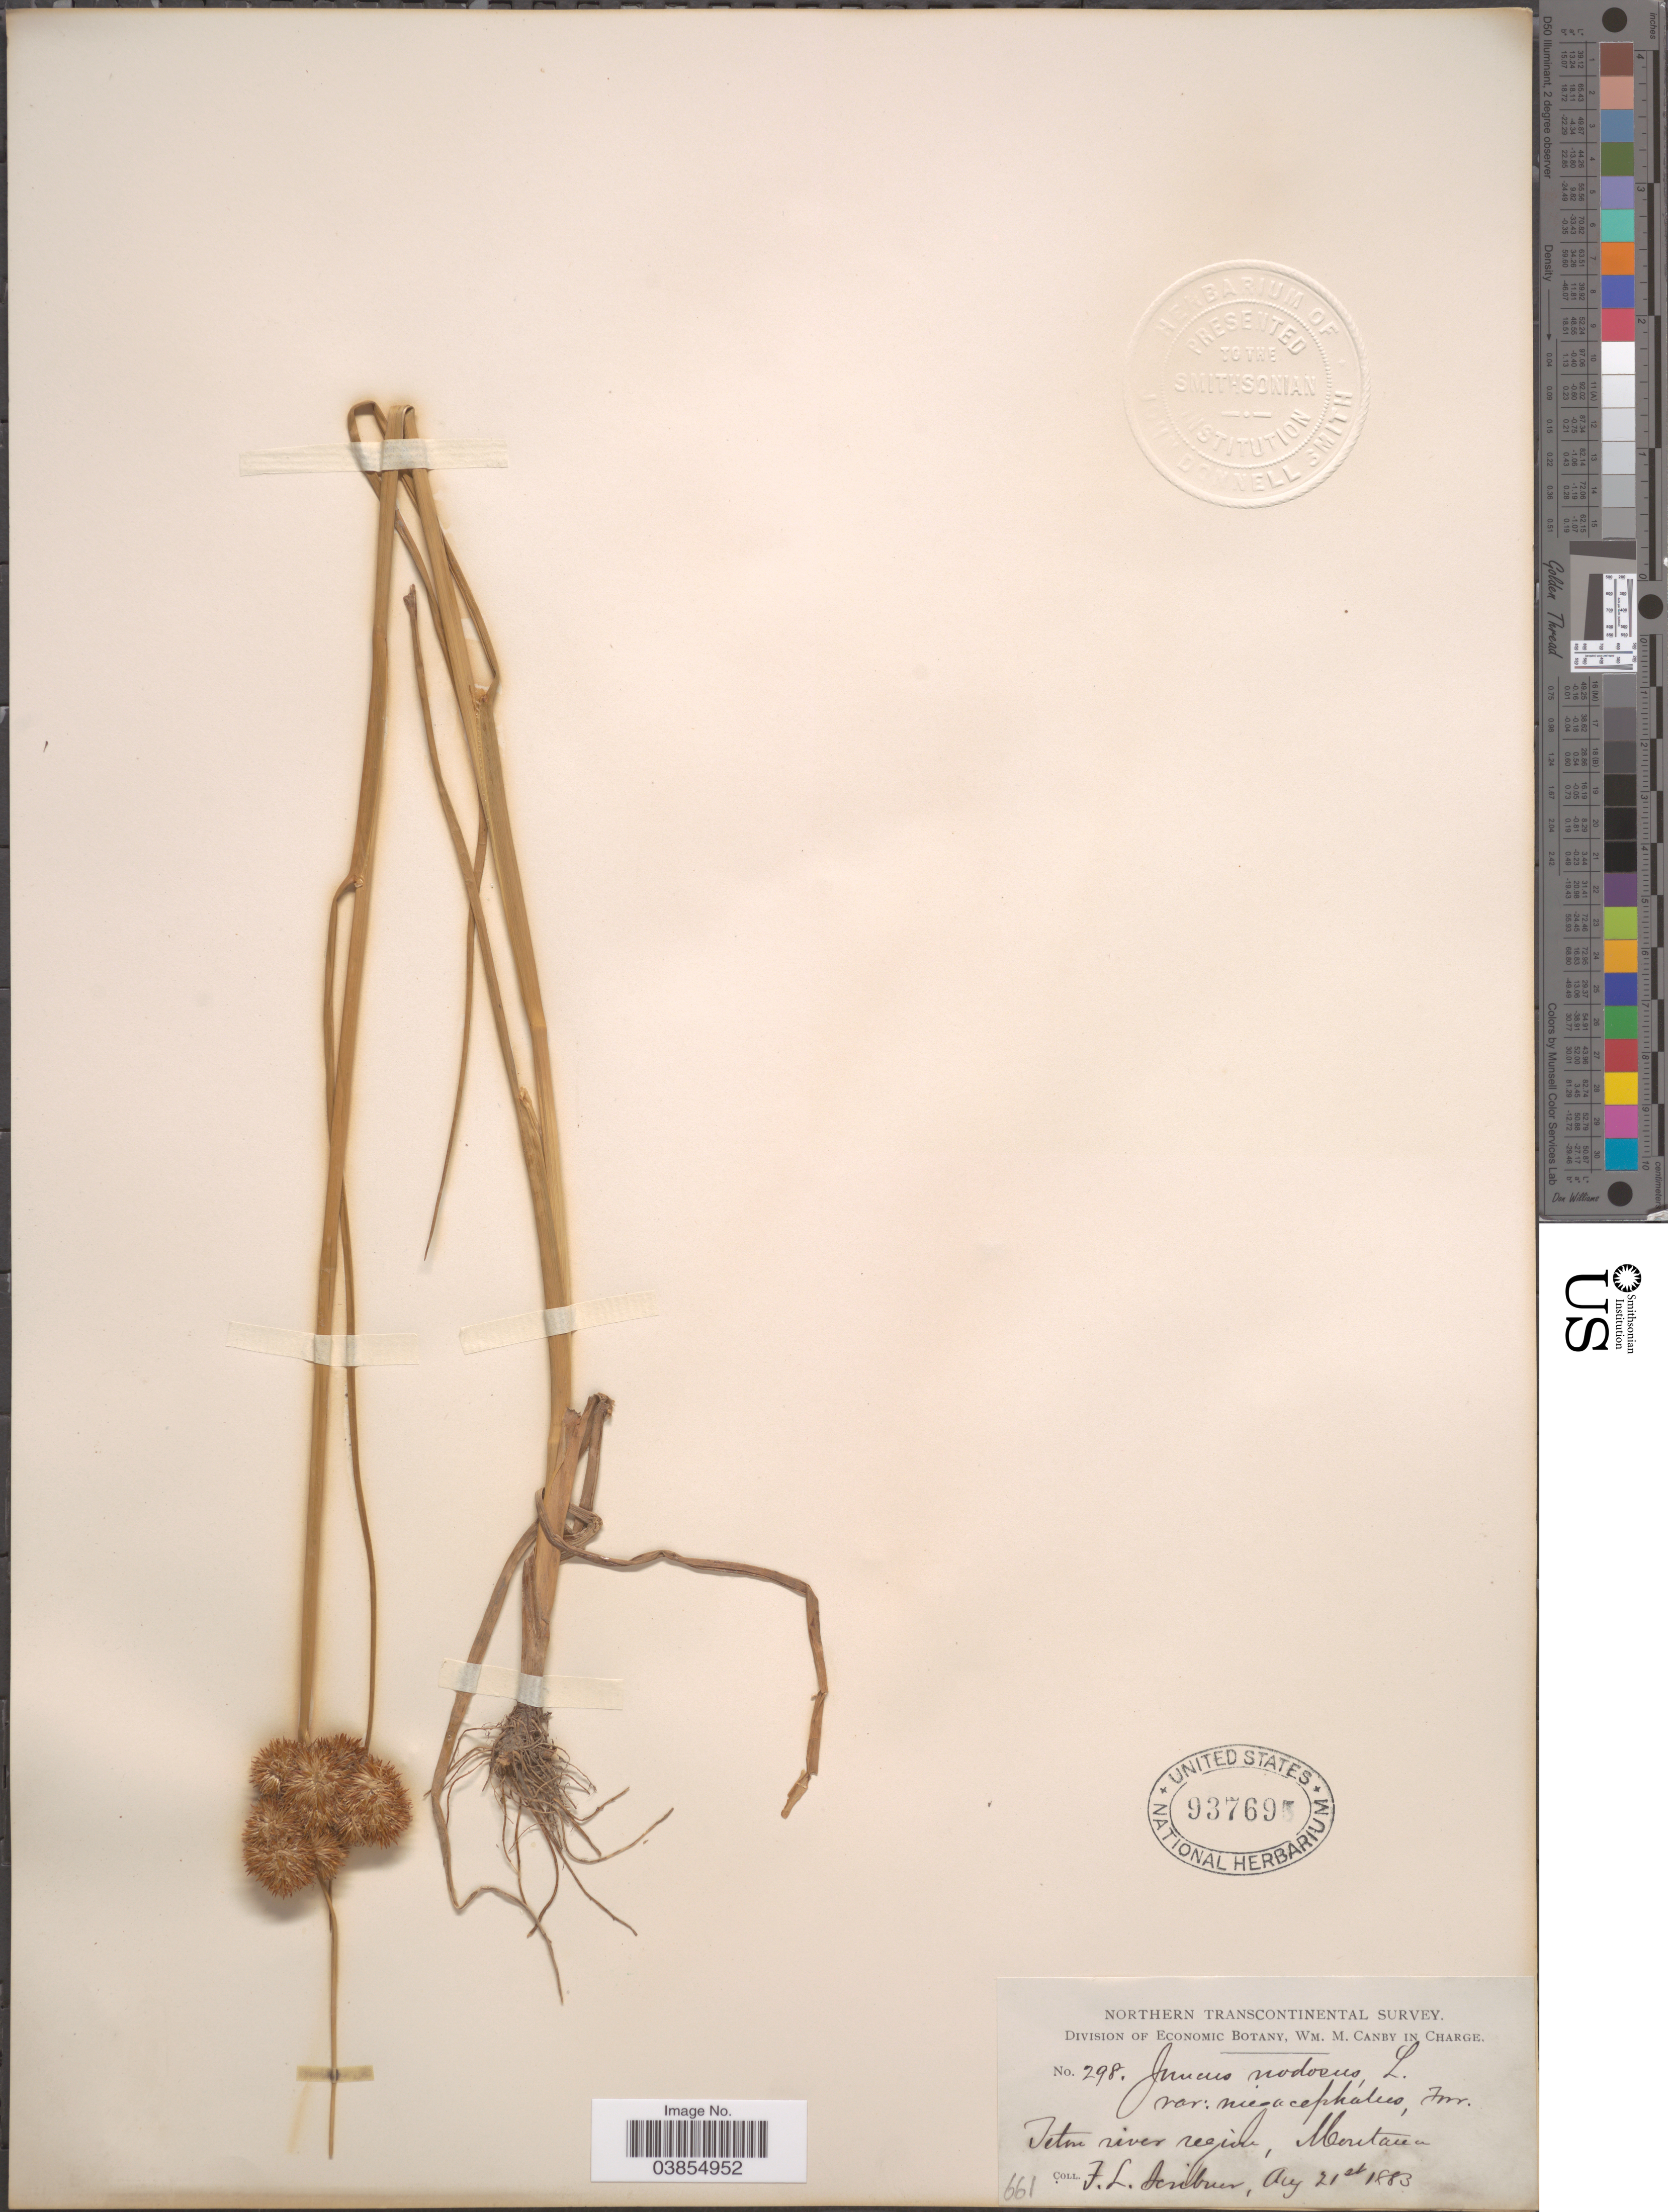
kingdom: Plantae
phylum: Tracheophyta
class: Liliopsida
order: Poales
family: Juncaceae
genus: Juncus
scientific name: Juncus megacephalus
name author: M.A. Curtis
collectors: F. L. Scribner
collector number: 298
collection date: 1883-08-21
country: United States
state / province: Montana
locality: Teton river region.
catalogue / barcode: US 937695